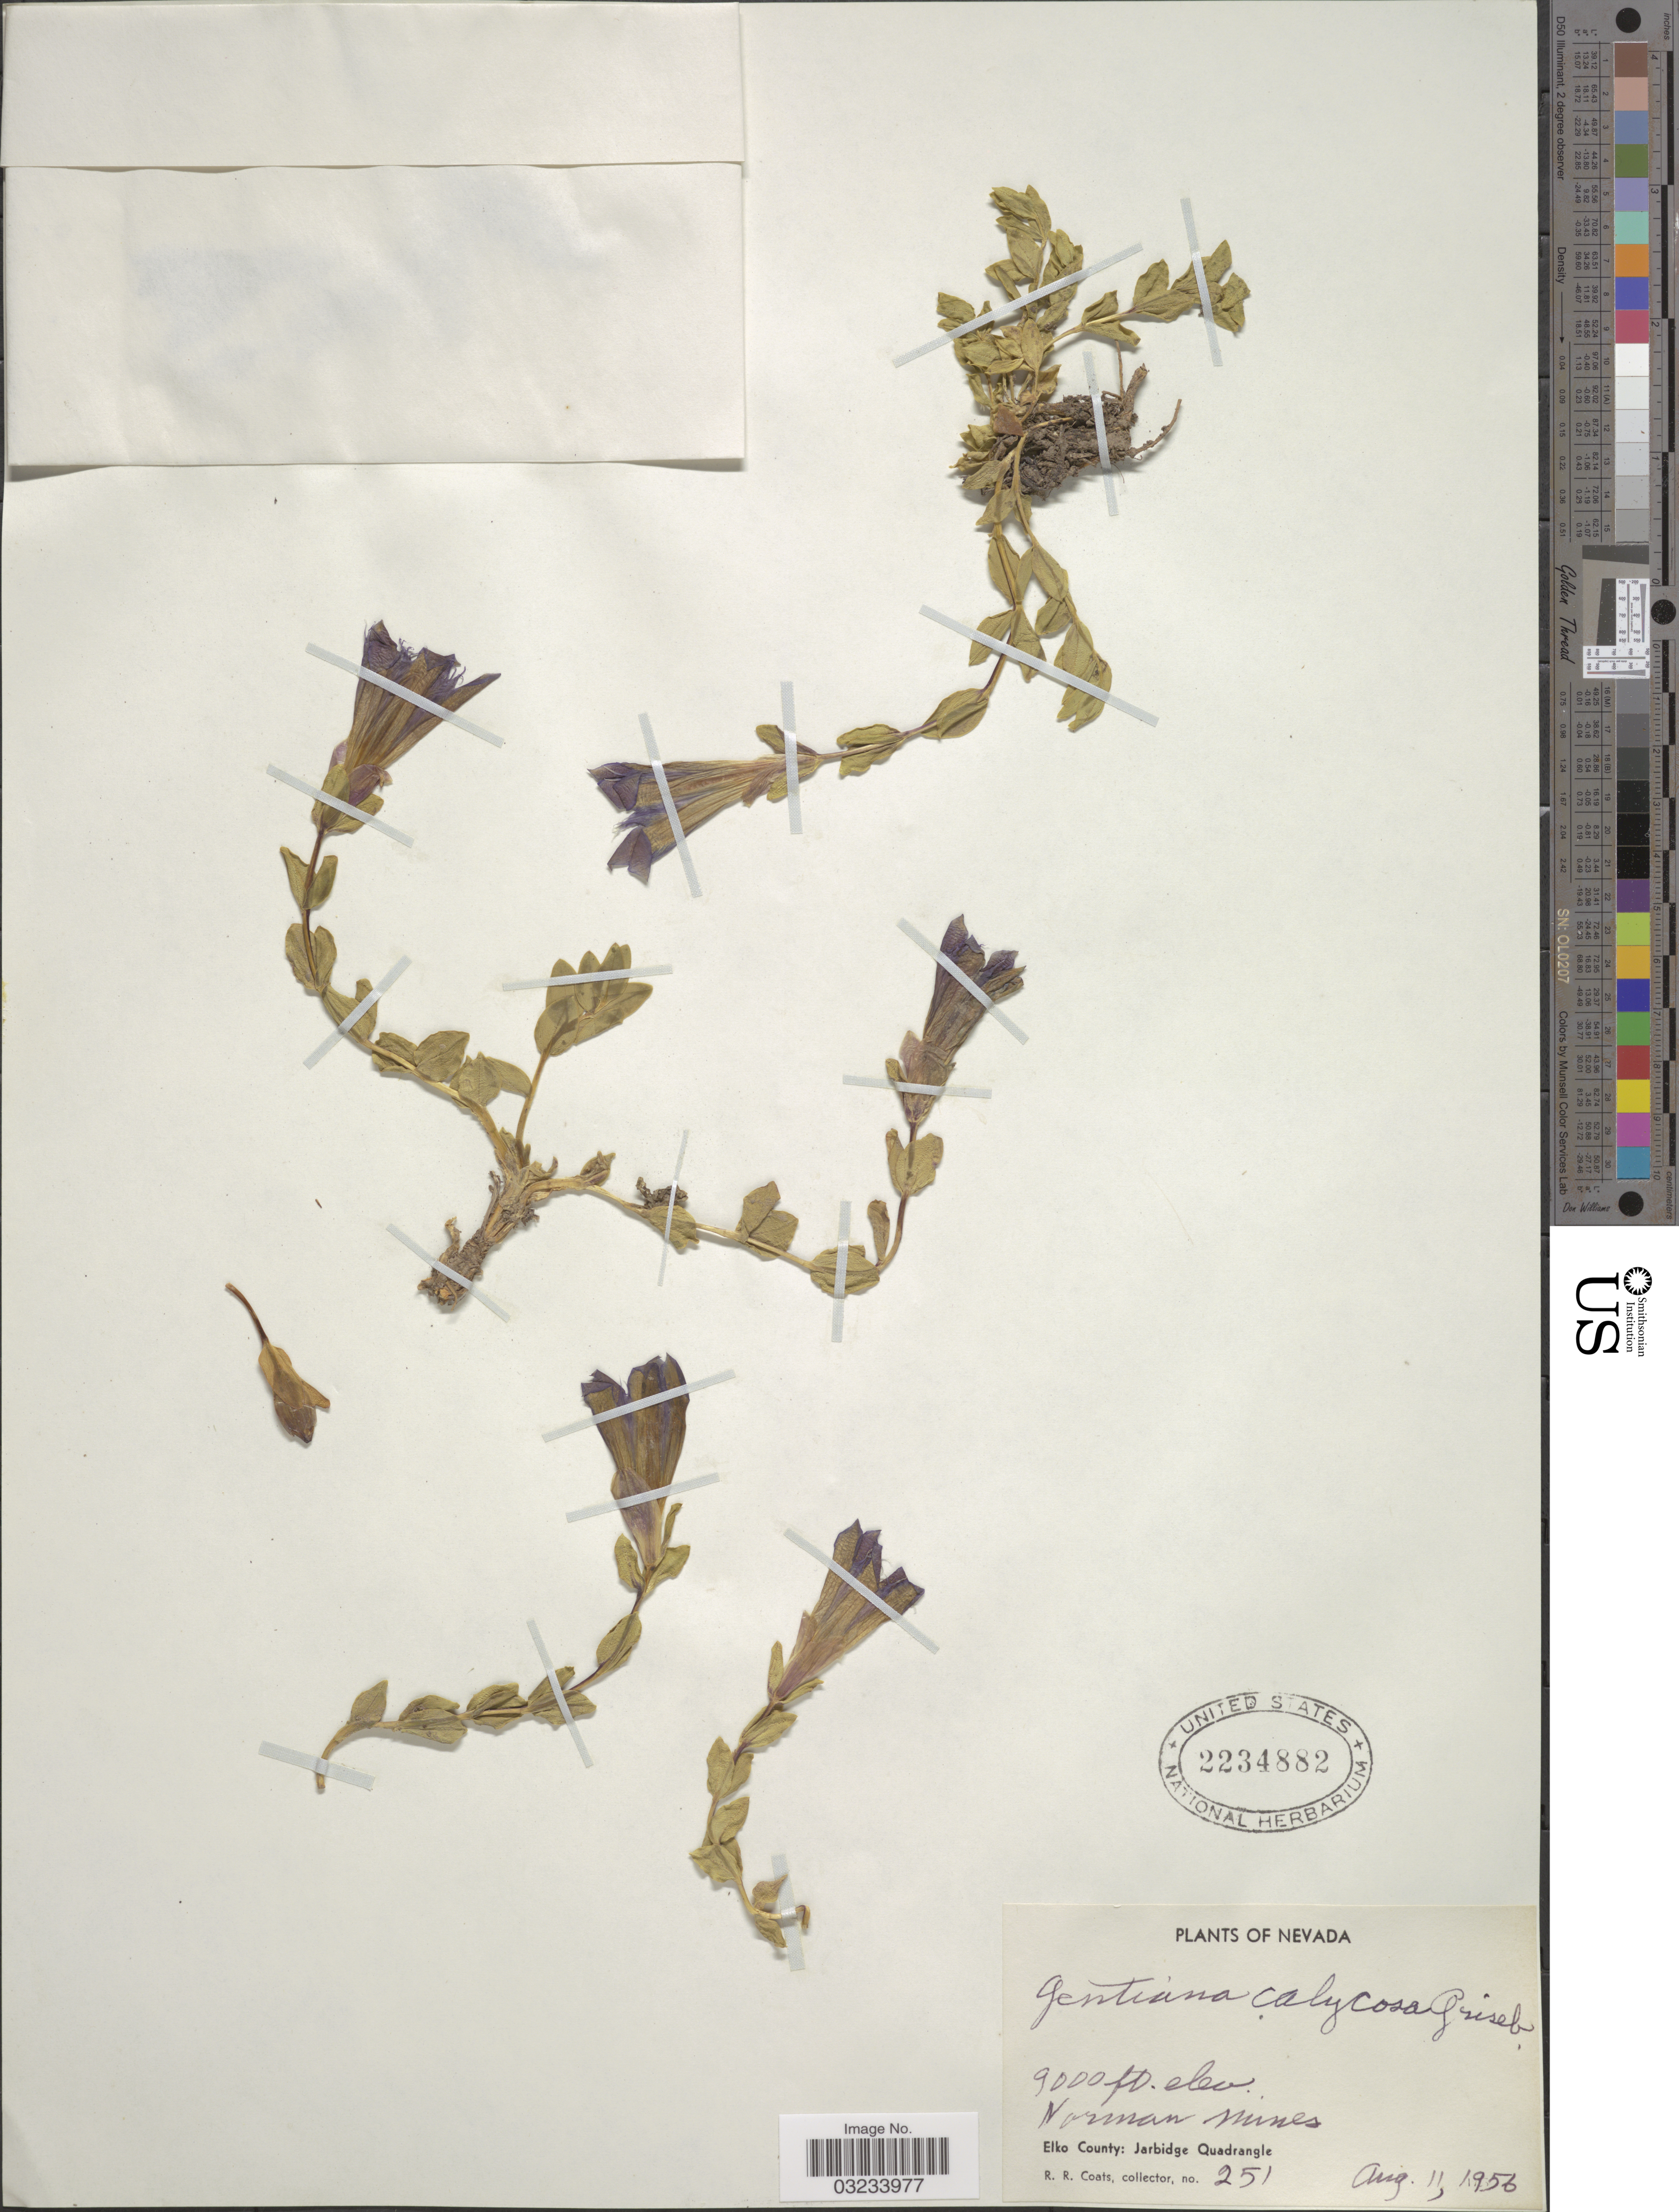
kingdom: Plantae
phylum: Tracheophyta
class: Magnoliopsida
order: Gentianales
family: Gentianaceae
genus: Gentiana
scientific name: Gentiana calycosa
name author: Griseb.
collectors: R. Coats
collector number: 251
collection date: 1956-08-11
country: United States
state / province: Nevada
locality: Norman Mines, Elko County: Jarbidge Quadrangle.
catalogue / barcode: US 2234882